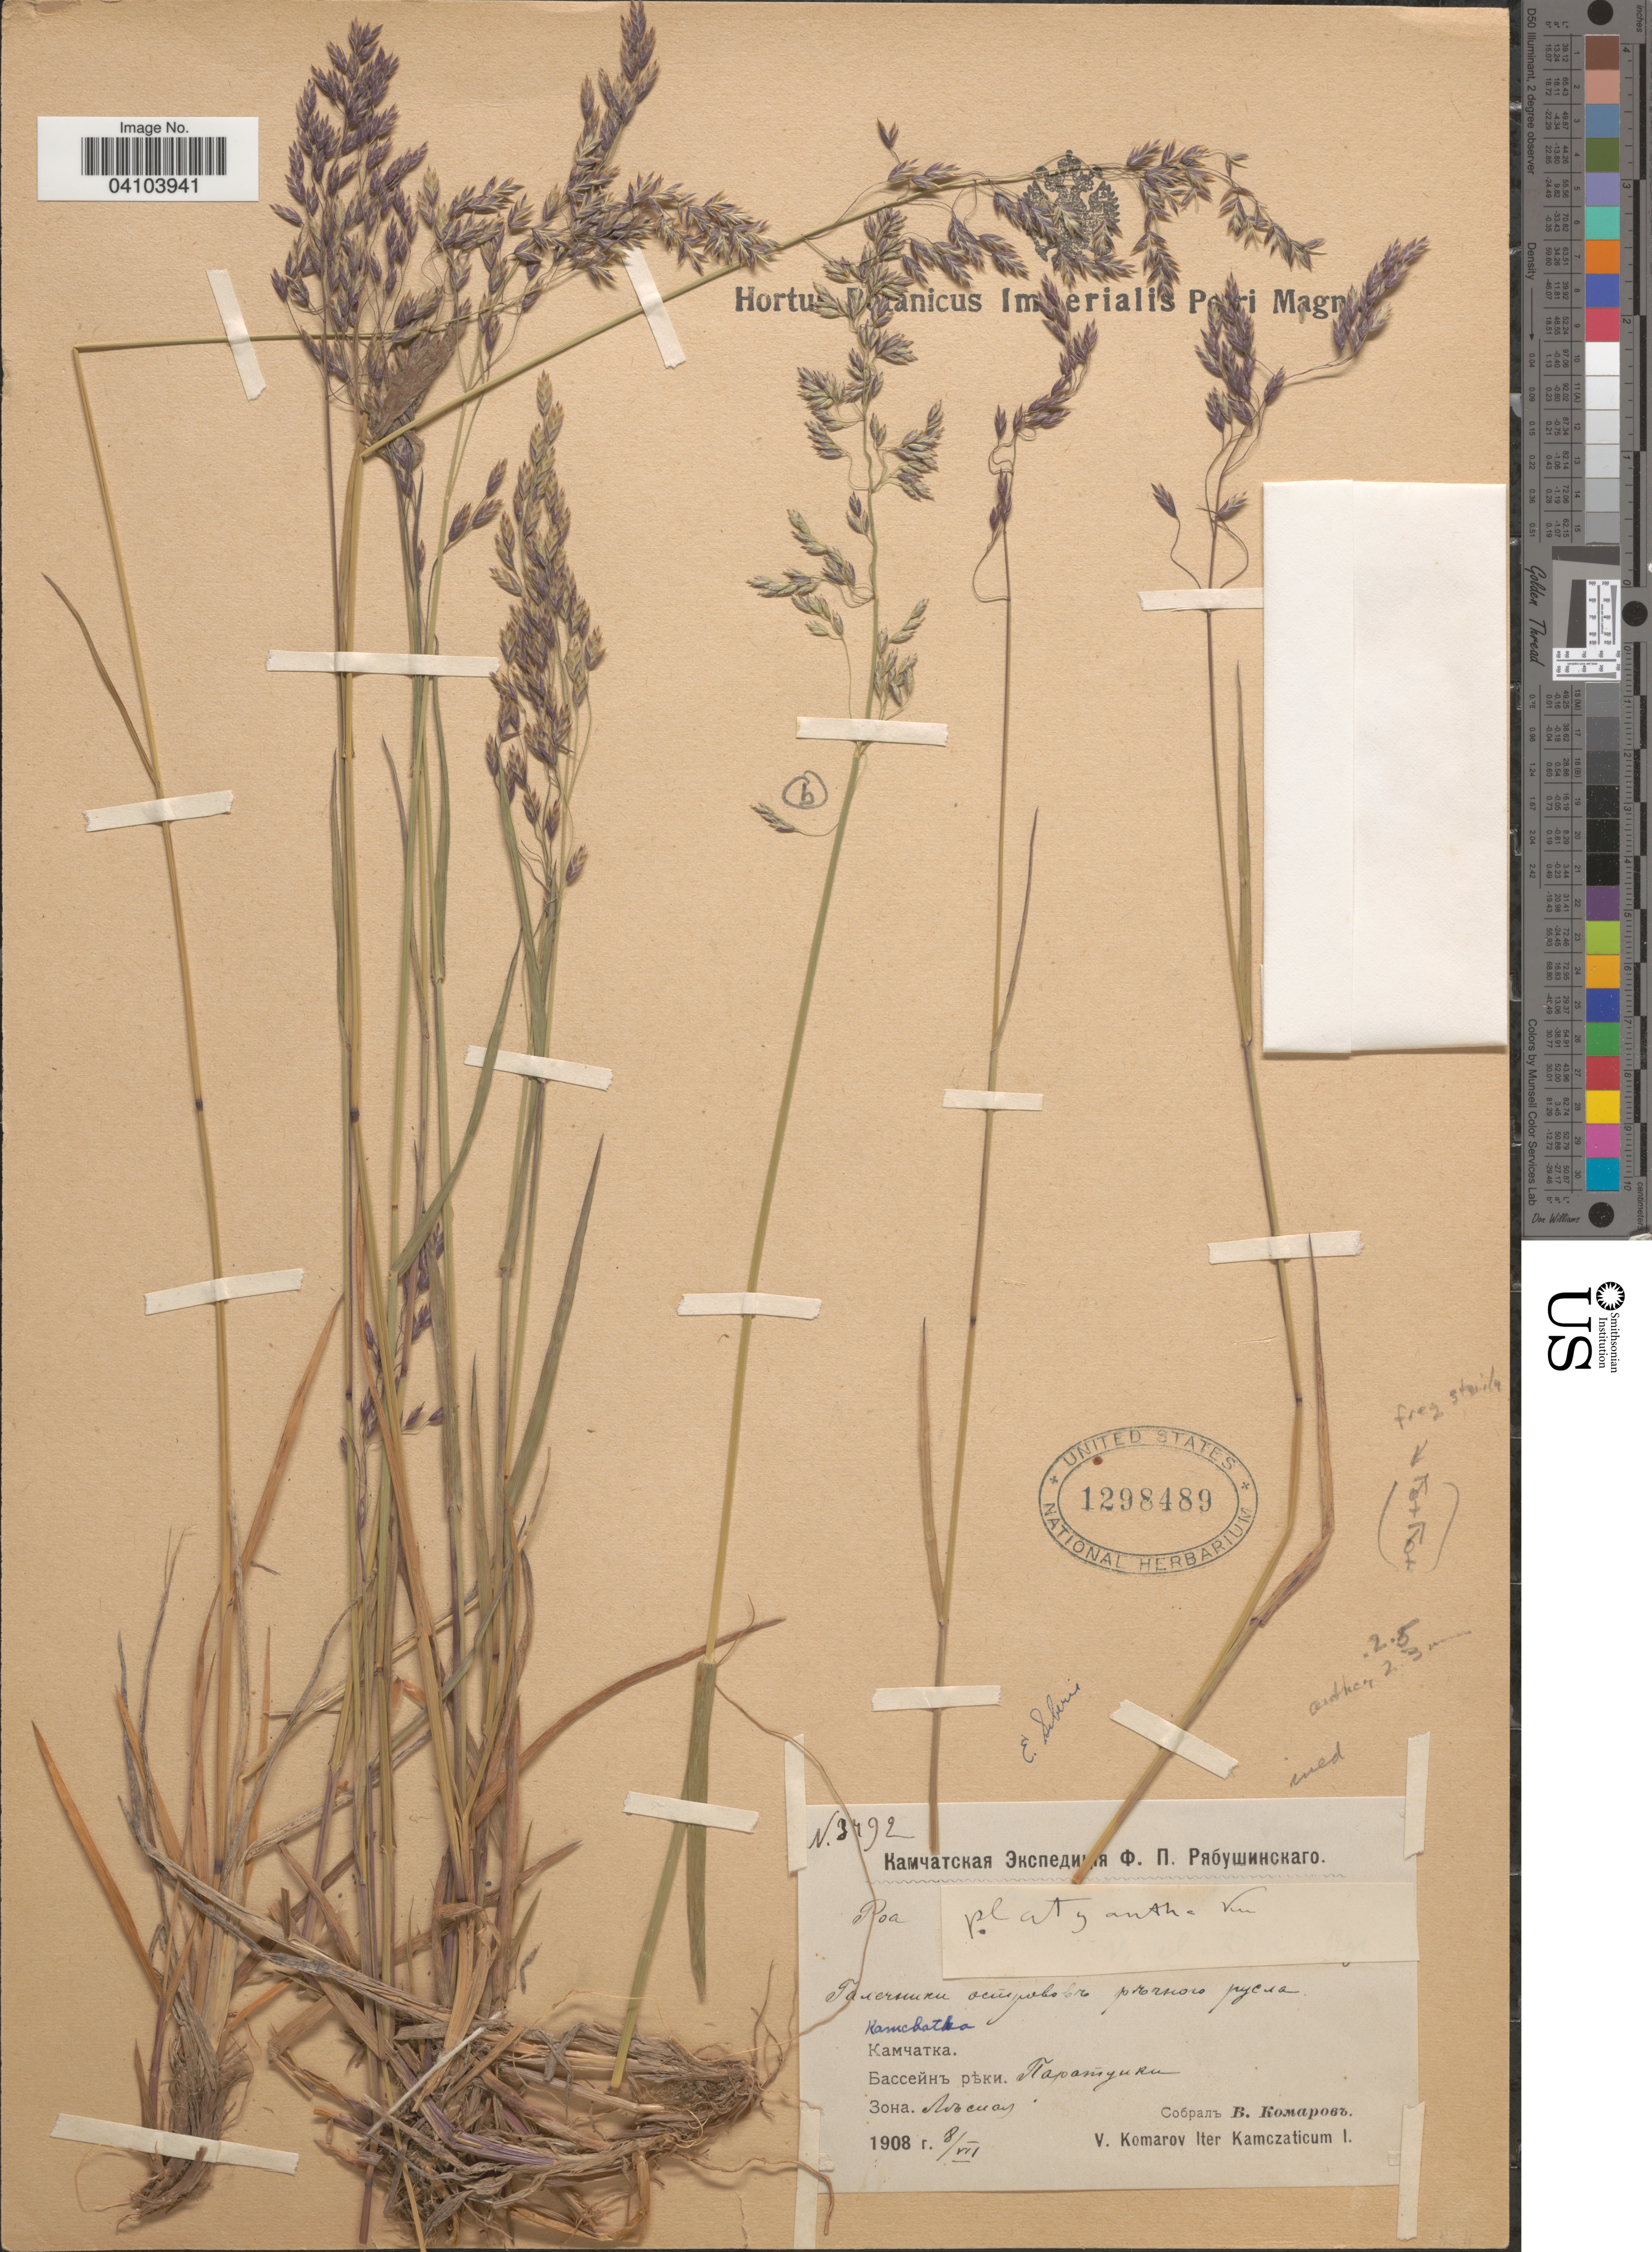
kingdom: Plantae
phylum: Tracheophyta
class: Liliopsida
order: Poales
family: Poaceae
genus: Poa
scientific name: Poa platyantha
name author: Kom.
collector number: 3492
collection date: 1908-07-08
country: Russian Federation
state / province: Kamchatka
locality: Paratunka River.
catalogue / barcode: US 1298489